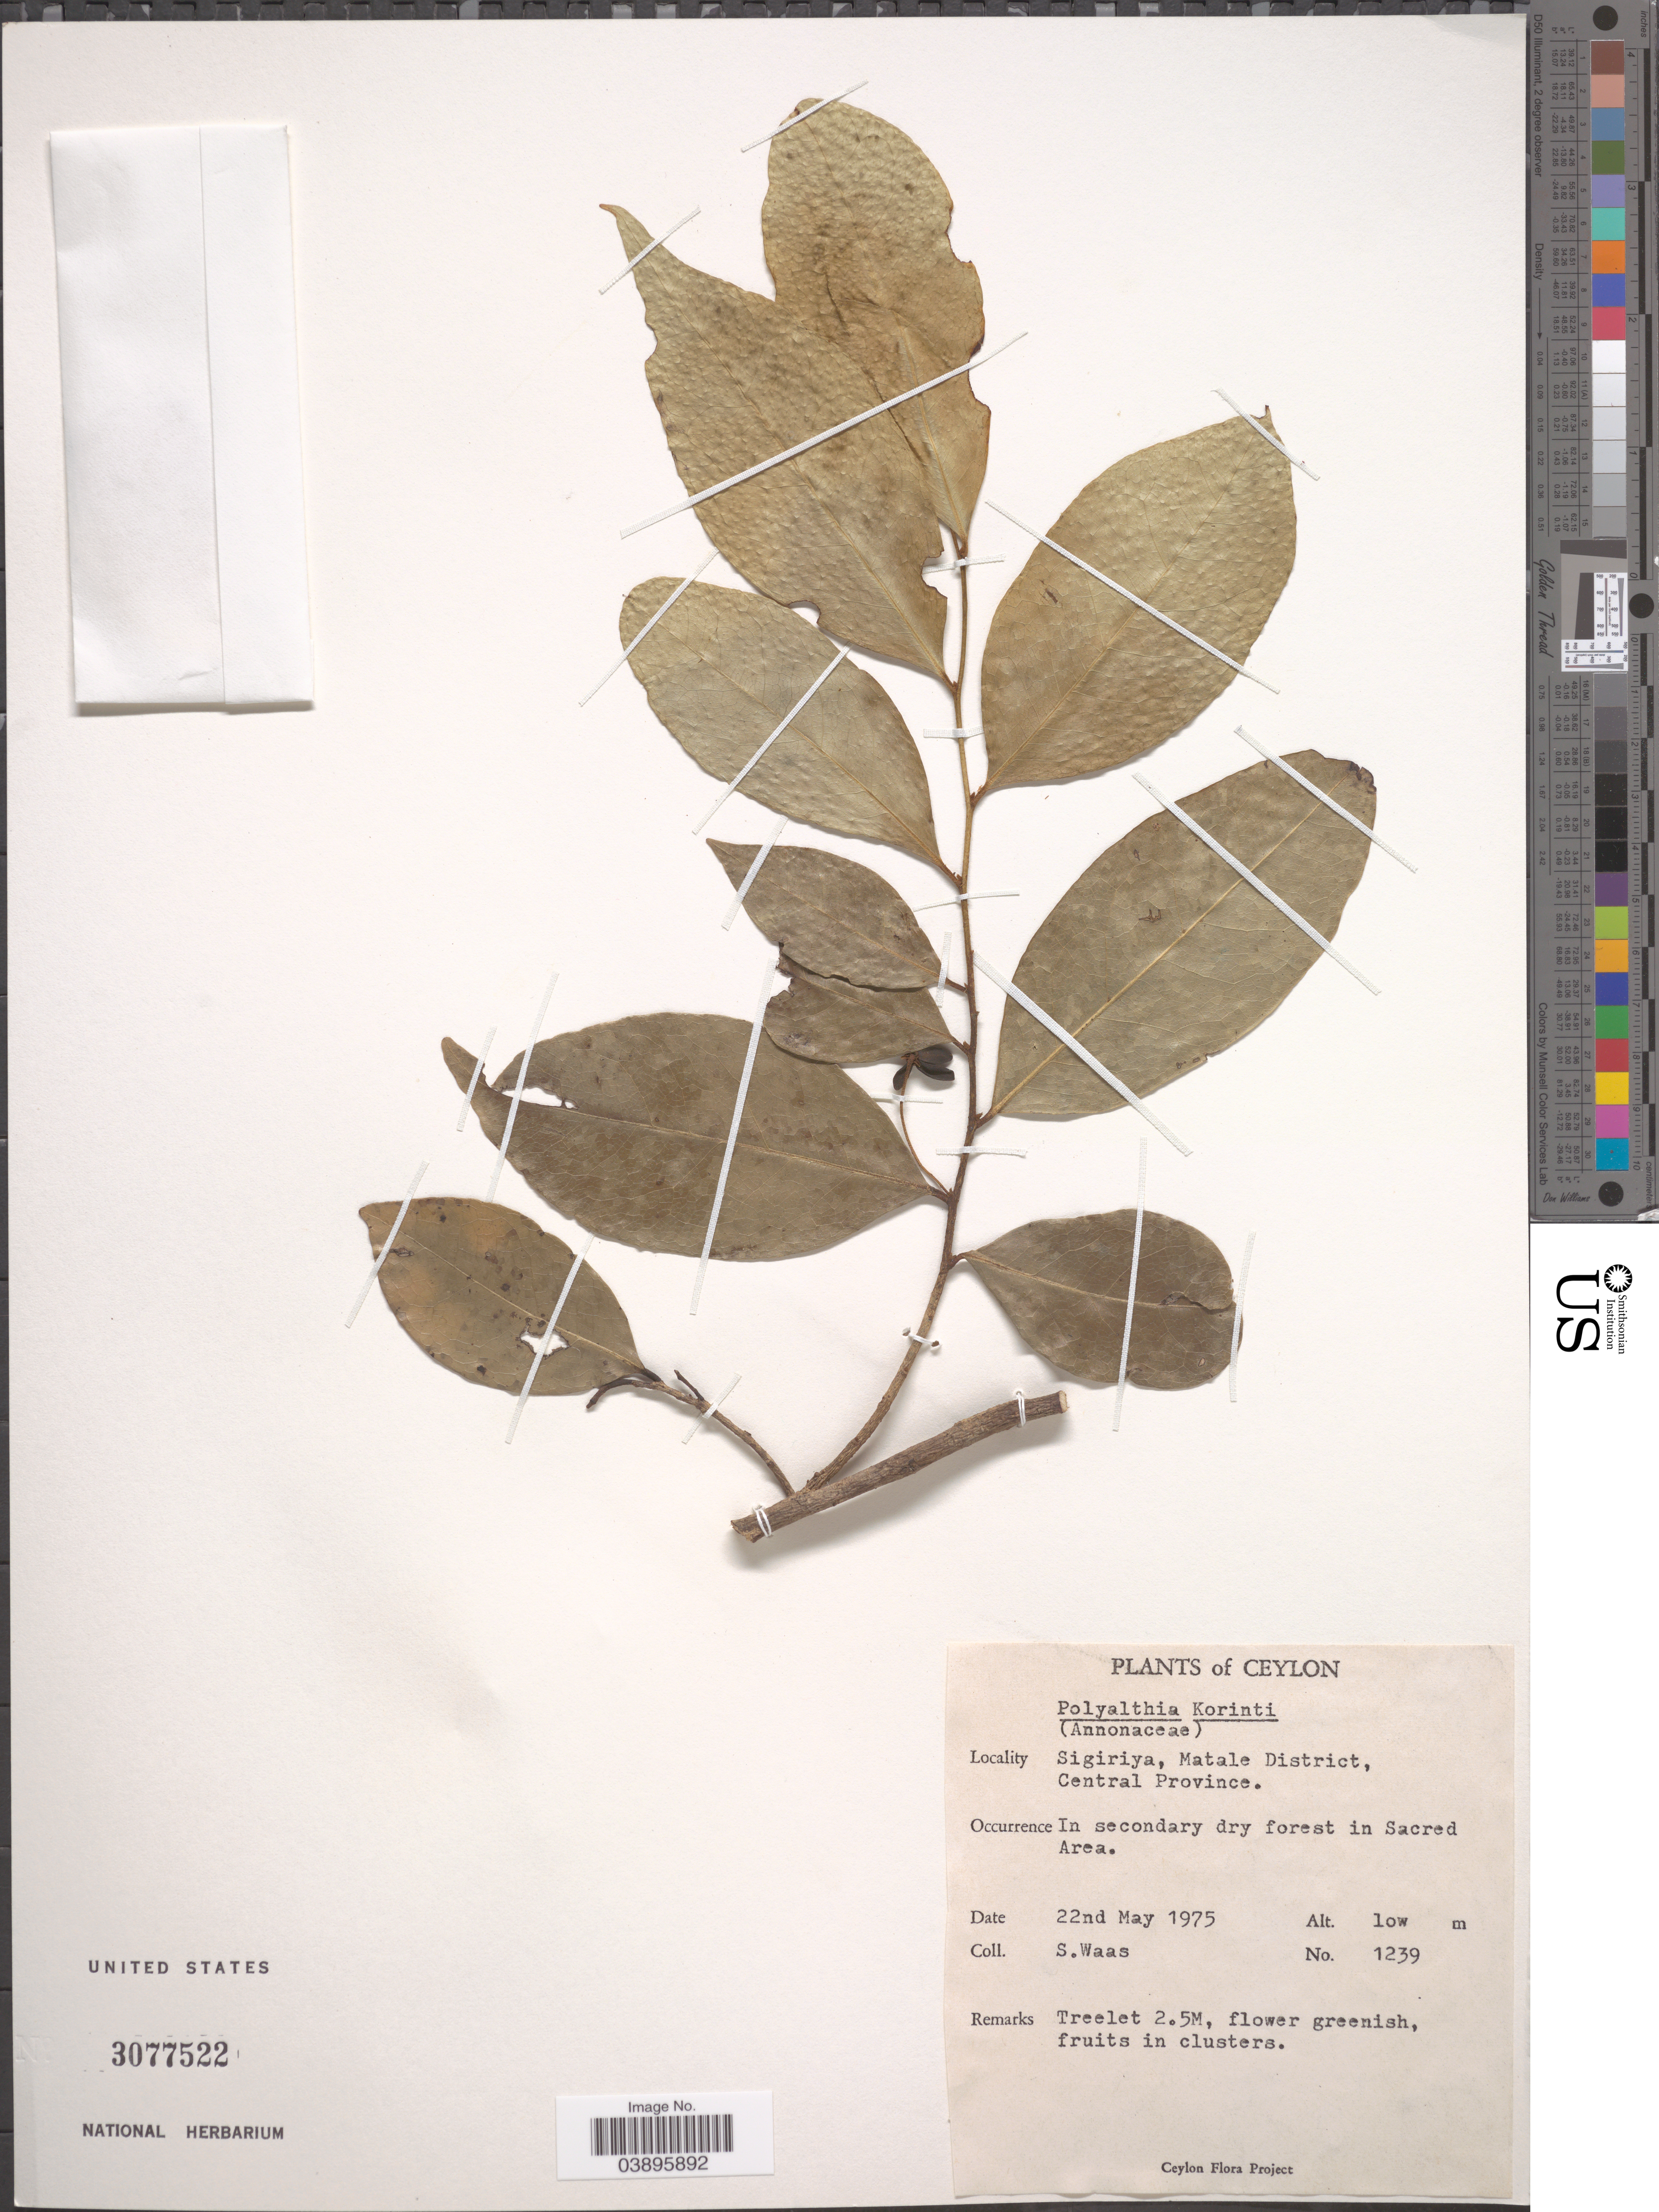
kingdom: Plantae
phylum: Tracheophyta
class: Magnoliopsida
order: Magnoliales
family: Annonaceae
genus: Polyalthia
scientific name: Polyalthia korinti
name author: (Dunal) Thwaites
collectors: S. Waas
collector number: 1239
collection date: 1975-05-22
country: Sri Lanka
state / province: Central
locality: Ceylon. Sigiriya, Matale District. In Sacred Area.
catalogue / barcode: US 3077522